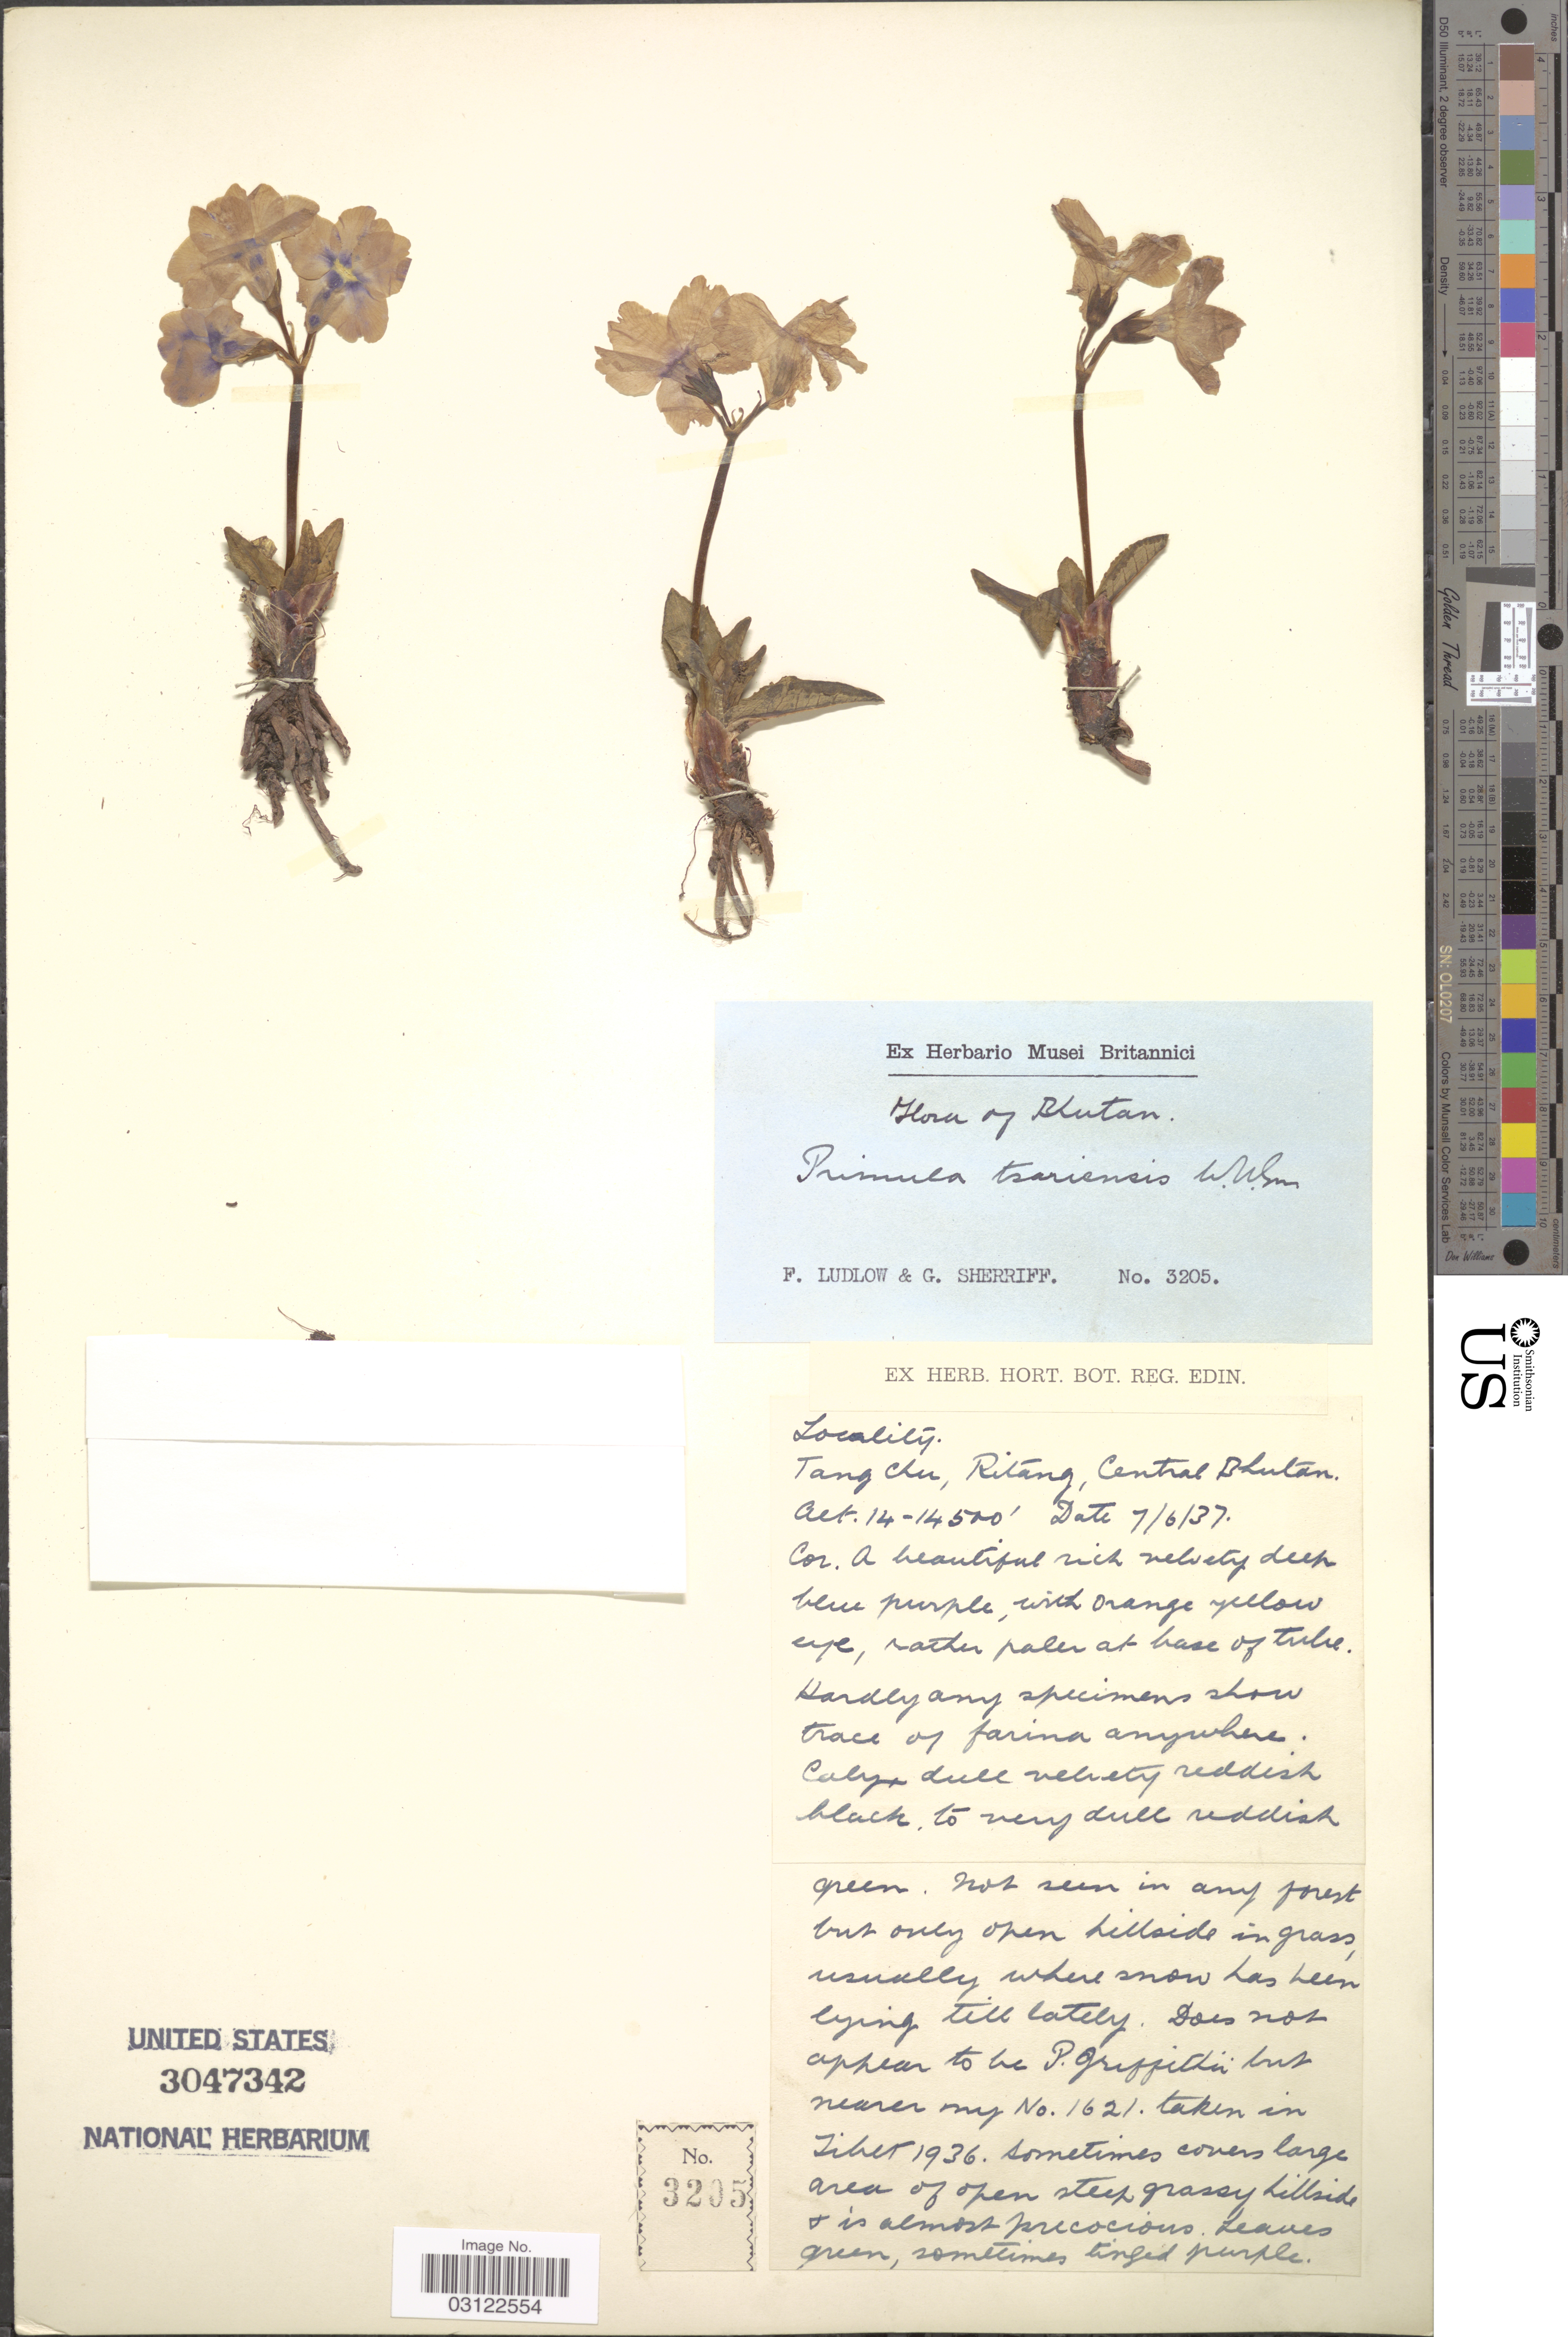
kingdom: Plantae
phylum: Tracheophyta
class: Magnoliopsida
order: Ericales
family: Primulaceae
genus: Primula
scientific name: Primula tsariensis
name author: W.W. Sm.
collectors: F. Ludlow & G. Sherriff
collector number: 3205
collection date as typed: Transcribed d/m/y: 7/6/37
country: Bhutan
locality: Tang Chu, Ritang, Central Bhutan.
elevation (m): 4267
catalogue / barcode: US 3047342